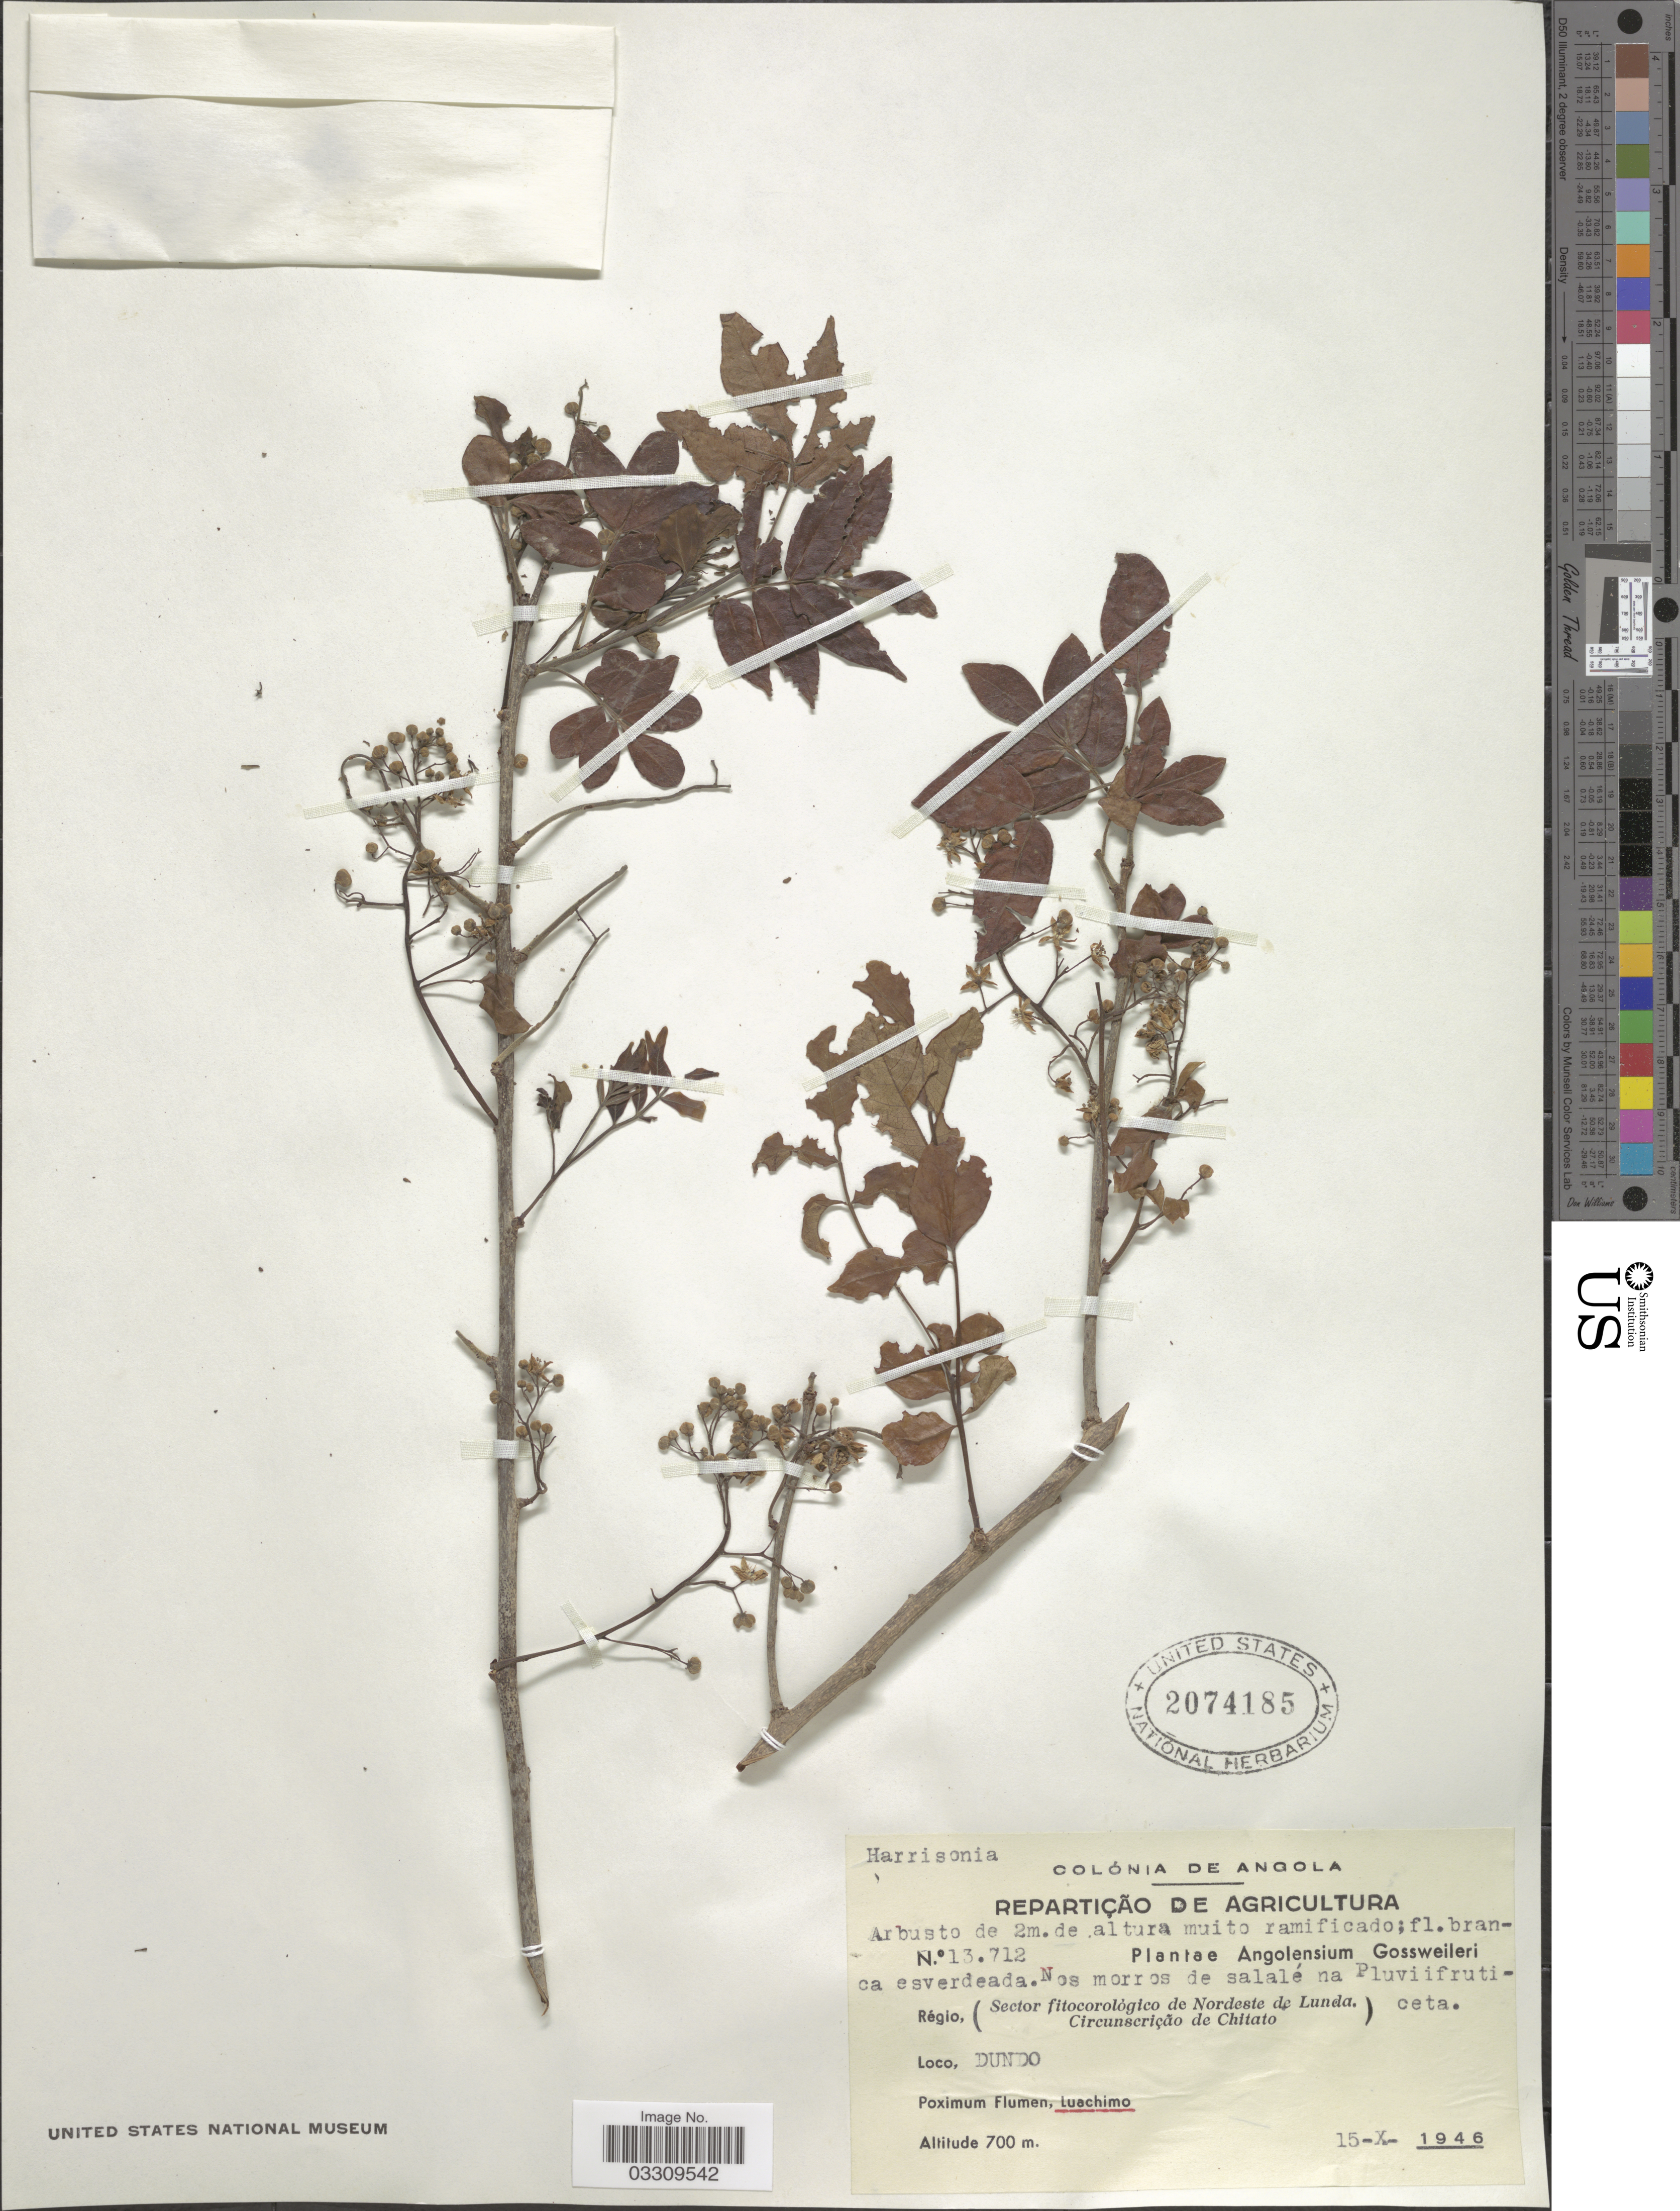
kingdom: Plantae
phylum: Tracheophyta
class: Magnoliopsida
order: Sapindales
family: Rutaceae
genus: Harrisonia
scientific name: Harrisonia sp.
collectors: Gossweiler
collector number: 13712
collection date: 1946-10-15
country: Angola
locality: Régio, (Sector fitocorológico de Nordeste de Lunda. Circunscrição de Chitato) ceta. Loco, Dundo. Poximum Flumen, Luachimo.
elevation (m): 700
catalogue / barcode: US 2074185